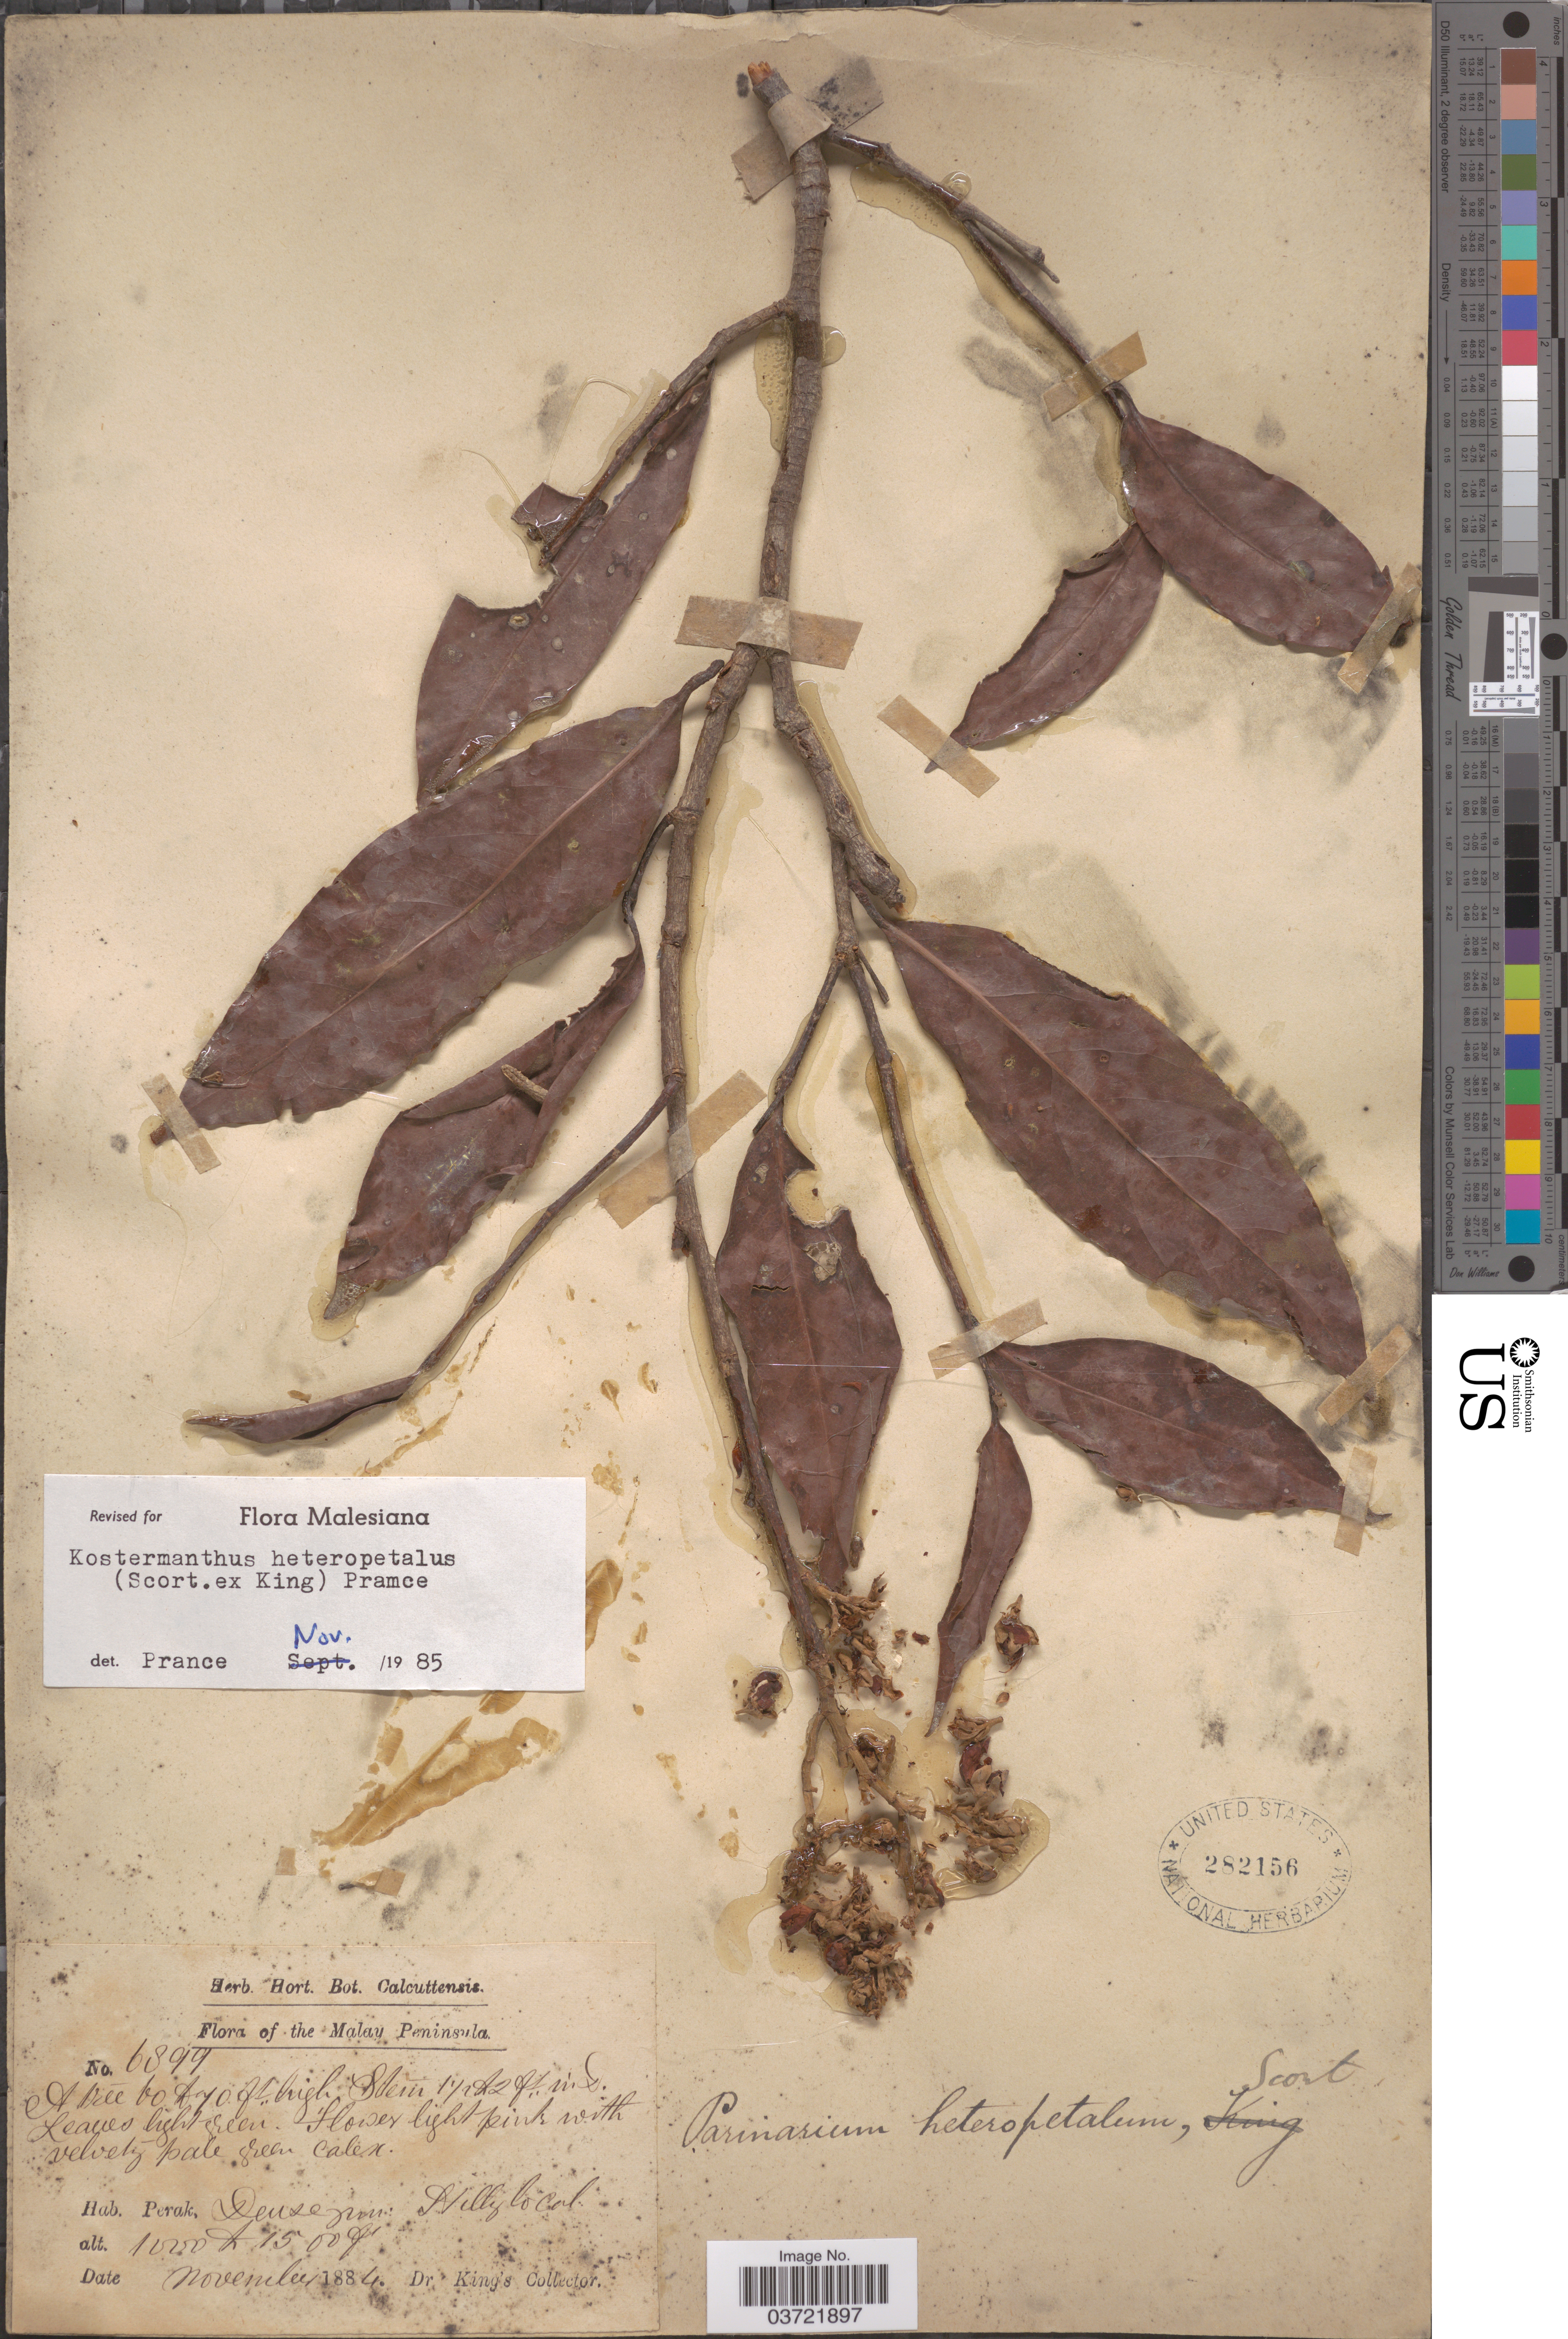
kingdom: Plantae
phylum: Tracheophyta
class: Magnoliopsida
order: Malpighiales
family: Chrysobalanaceae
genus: Kostermanthus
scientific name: Kostermanthus heteropetalus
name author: (Scort. ex King) Prance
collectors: Dr. King's collector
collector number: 6899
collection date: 1884-11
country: Malaysia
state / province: Perak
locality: The Malay Peninsula. Perak Dense jun. Hilly local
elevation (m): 305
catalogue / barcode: US 282156